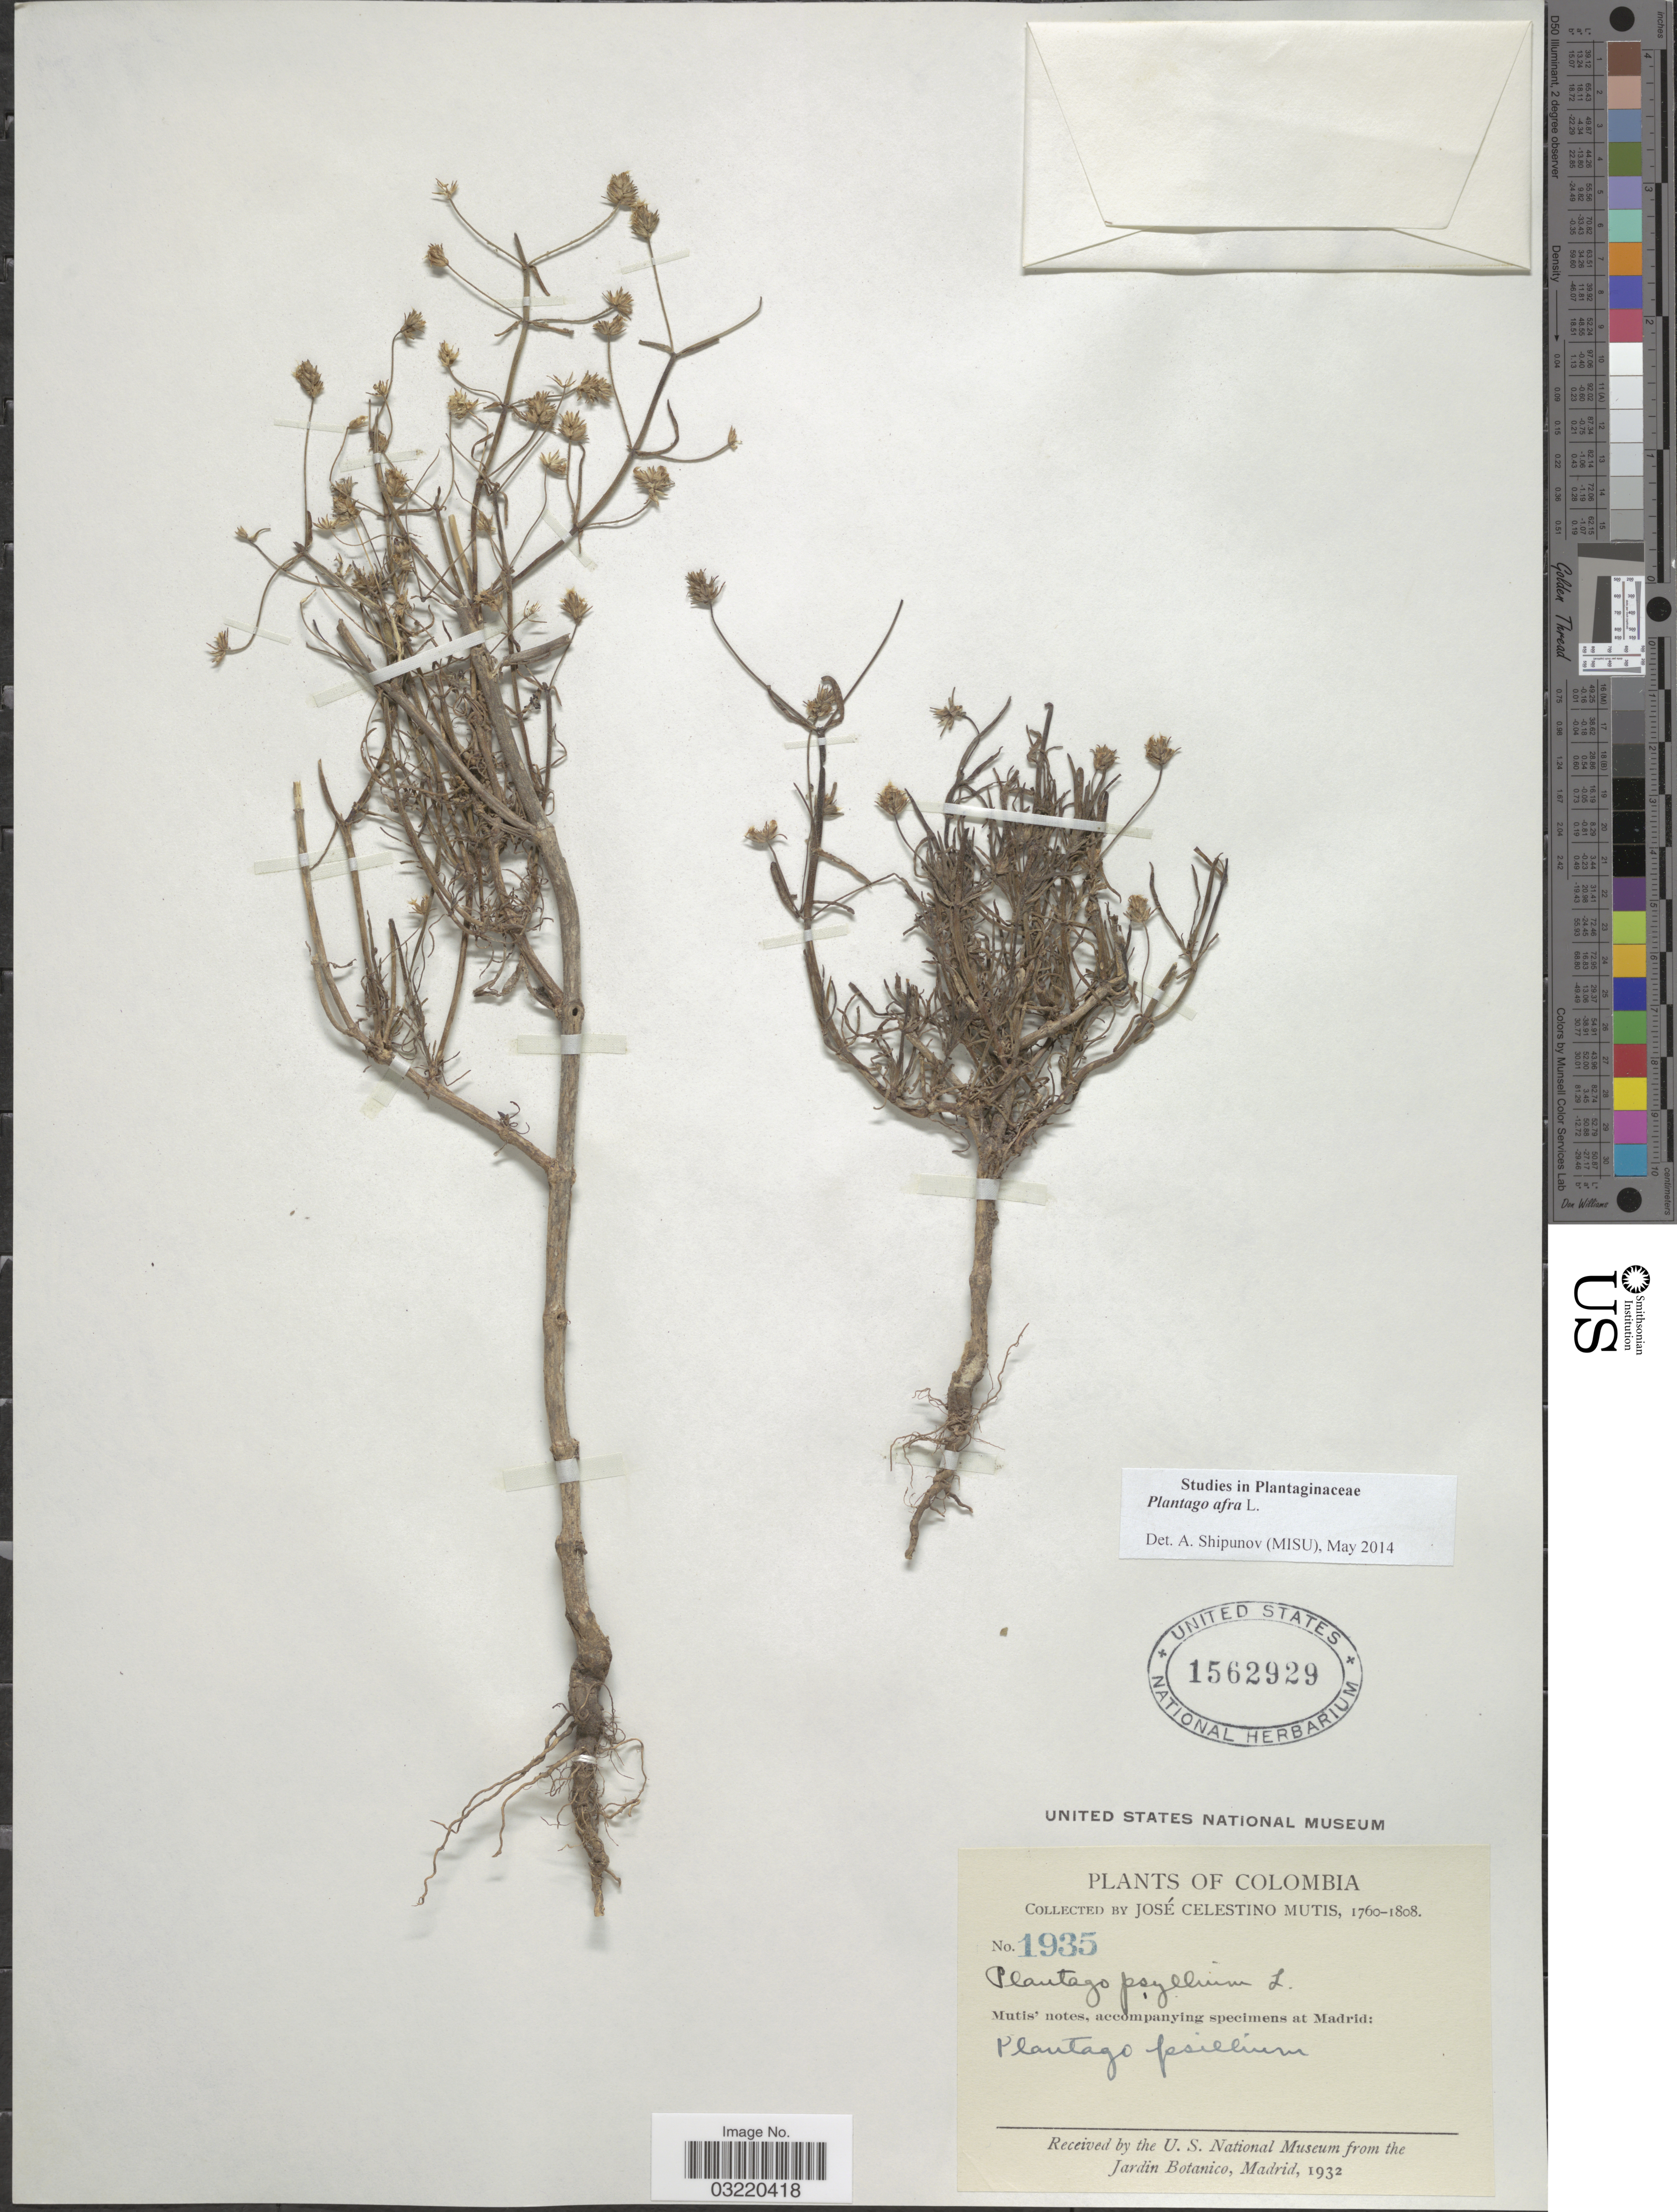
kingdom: Plantae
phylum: Tracheophyta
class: Magnoliopsida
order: Lamiales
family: Plantaginaceae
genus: Plantago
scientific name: Plantago afra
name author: L.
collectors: J. C. B. Mutis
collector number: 1935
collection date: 1760/1808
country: Colombia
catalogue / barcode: US 1562929